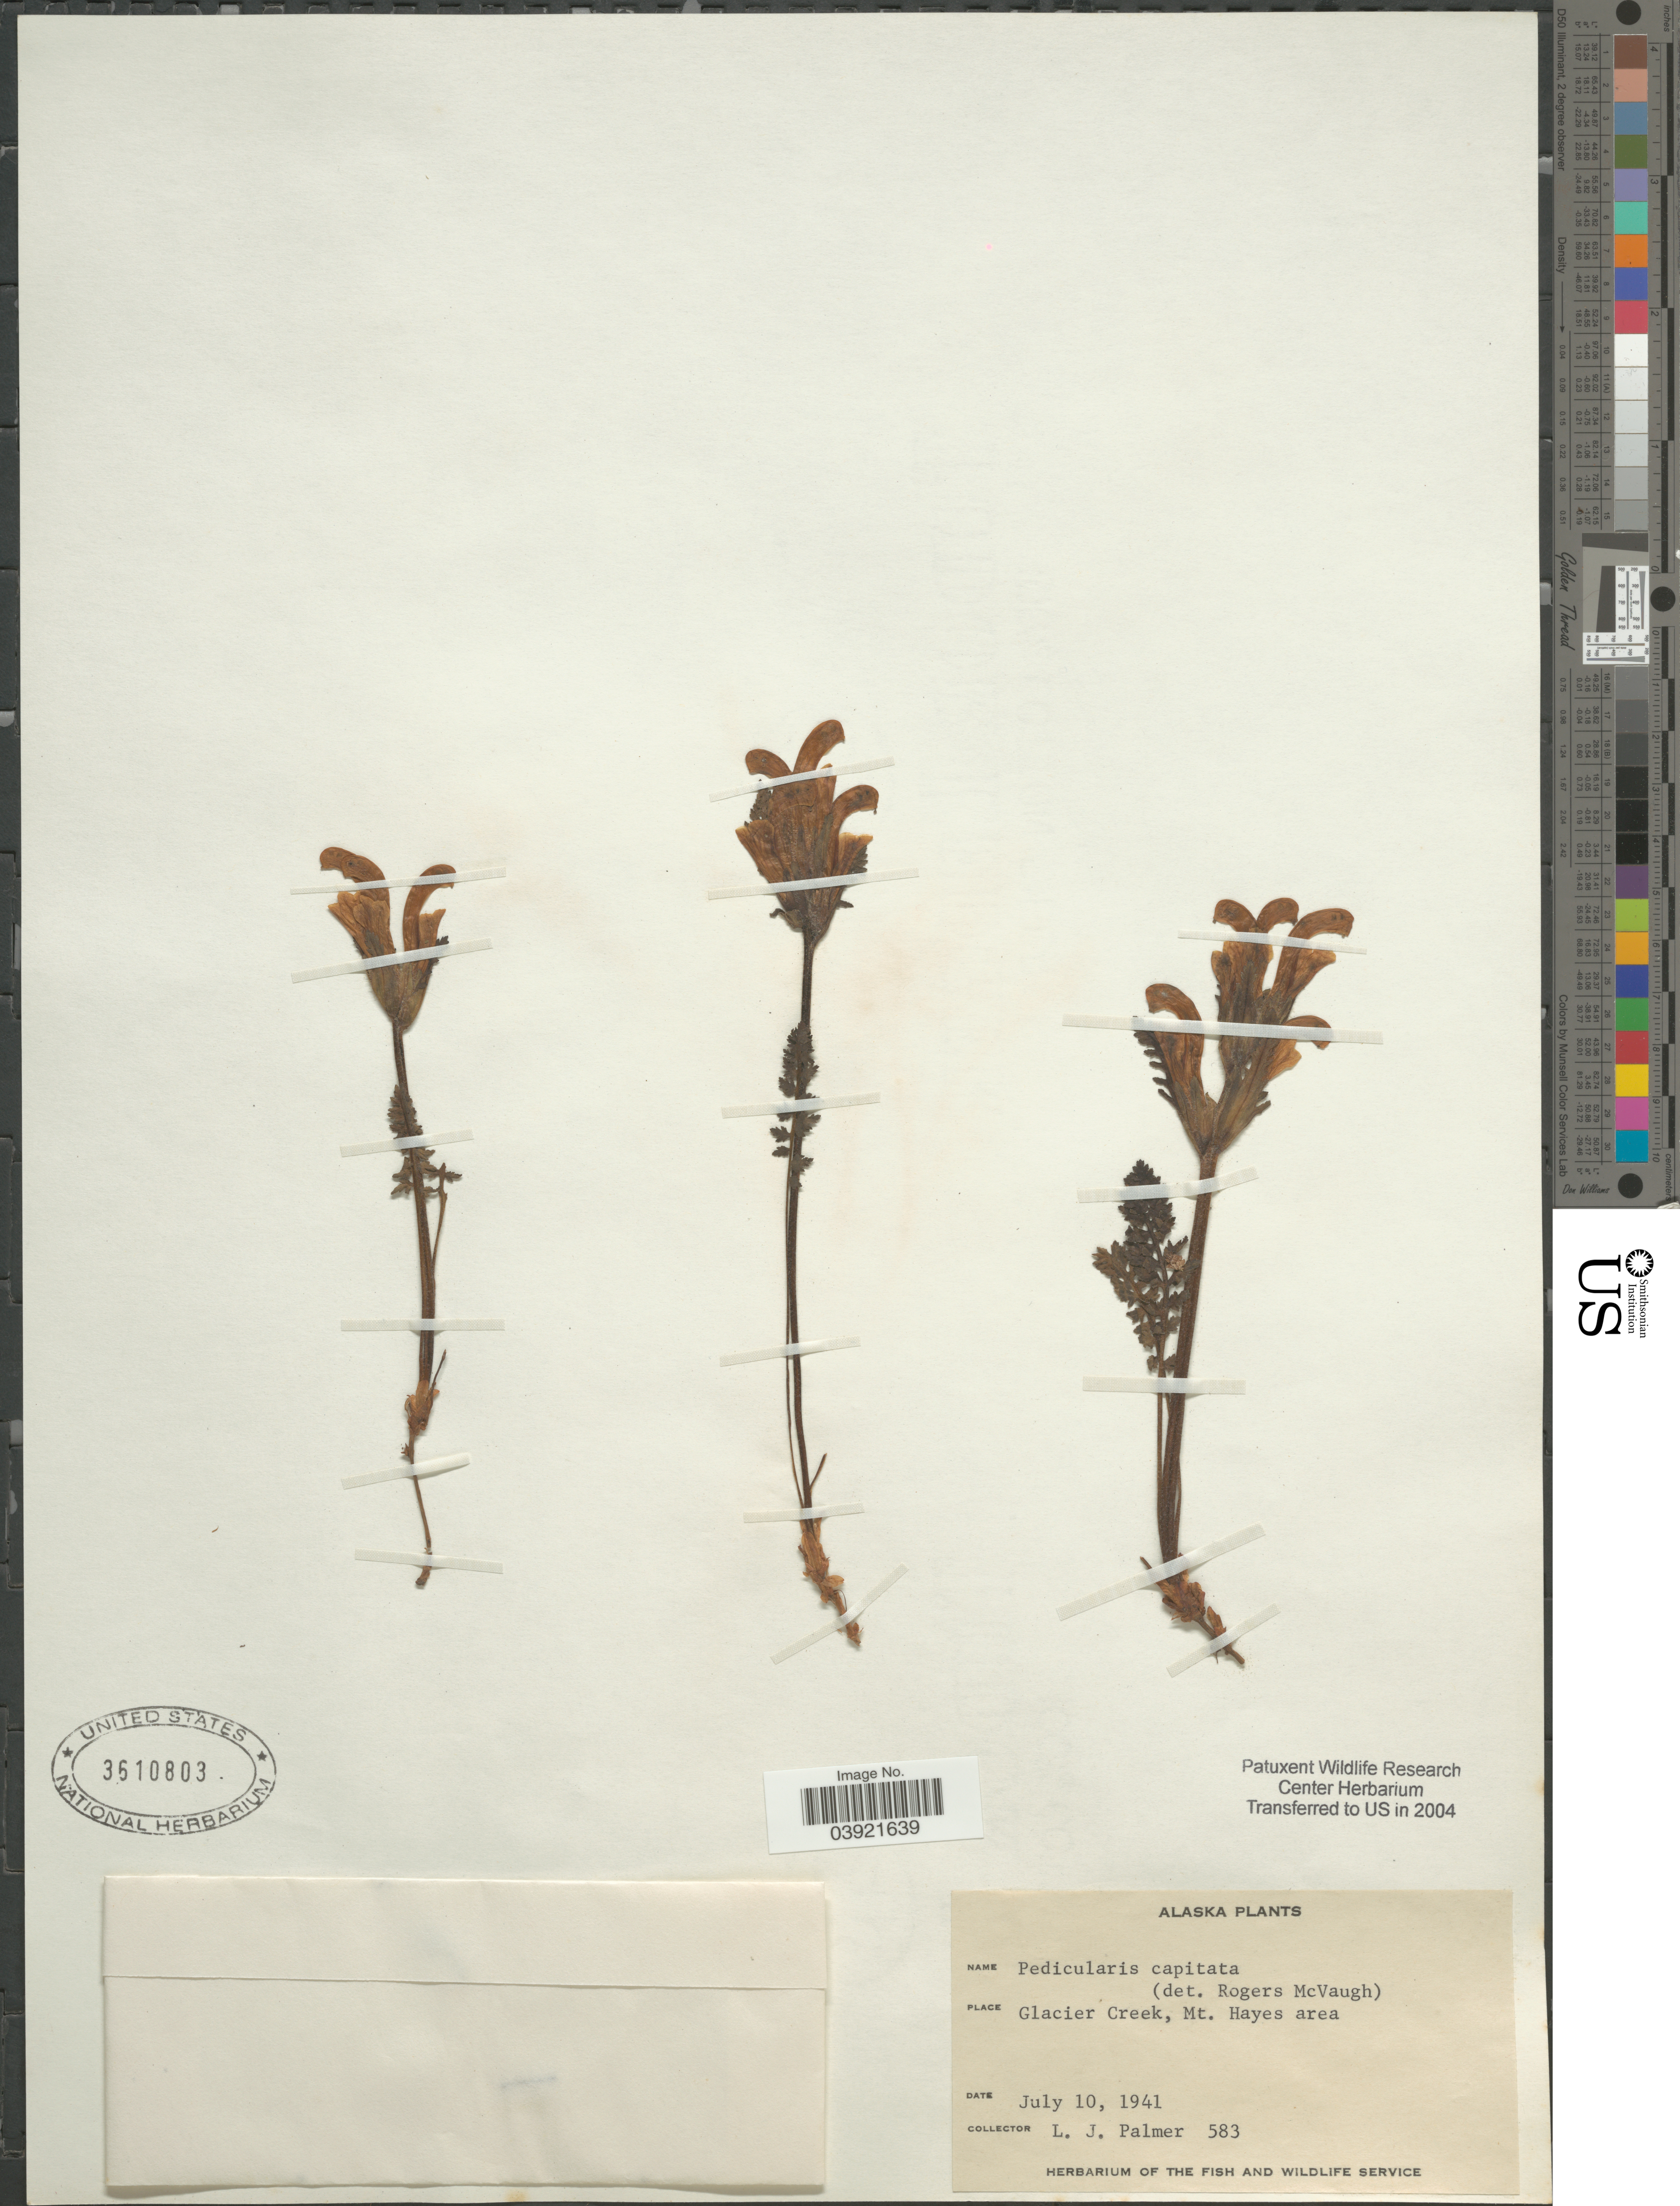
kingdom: Plantae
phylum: Tracheophyta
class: Magnoliopsida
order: Lamiales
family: Orobanchaceae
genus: Pedicularis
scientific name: Pedicularis capitata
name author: Adams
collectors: L. J. Palmer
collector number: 583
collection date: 1941-07-10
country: United States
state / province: Alaska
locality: Glacier Creek, Mt. Hayes area.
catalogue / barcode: US 3610803